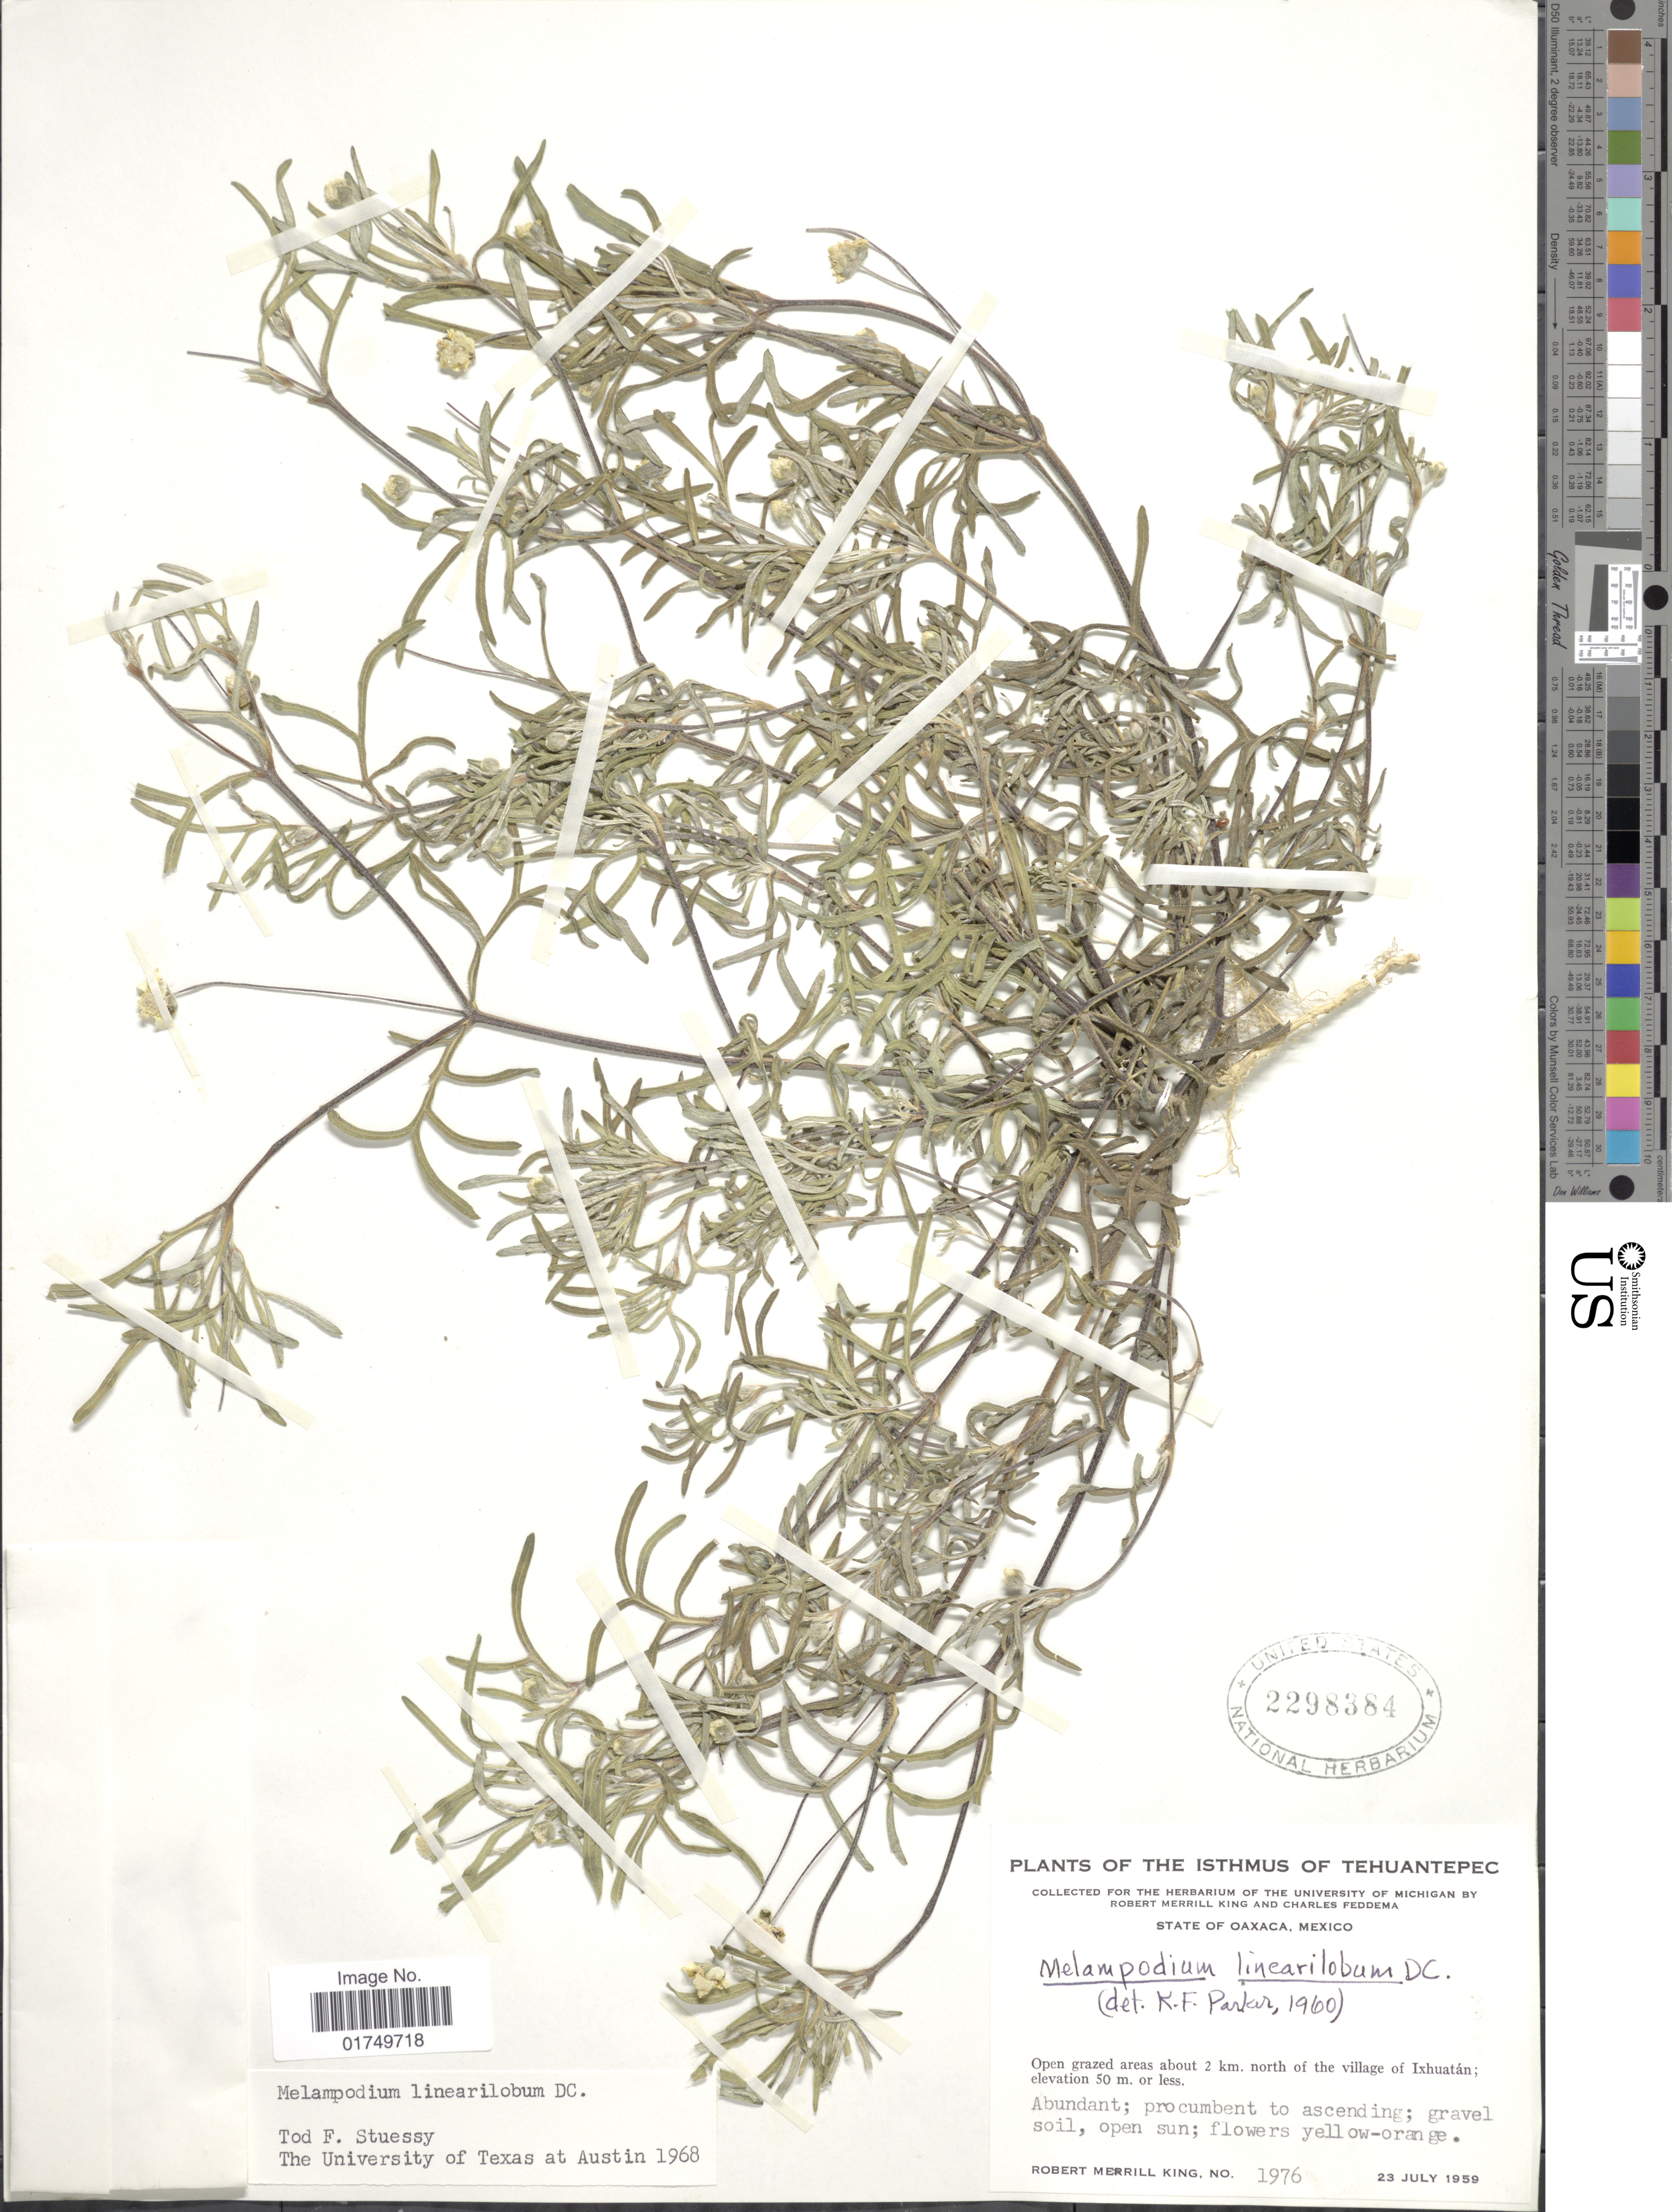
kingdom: Plantae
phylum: Tracheophyta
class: Magnoliopsida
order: Asterales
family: Asteraceae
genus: Melampodium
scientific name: Melampodium linearilobum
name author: DC.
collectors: R. M. King & C. Feddema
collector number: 1976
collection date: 1959-07-23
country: Mexico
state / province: Oaxaca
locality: About 2 km. north of the village of Ixhuatán. Isthmus of Tehuantepec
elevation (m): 50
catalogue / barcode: US 2298384